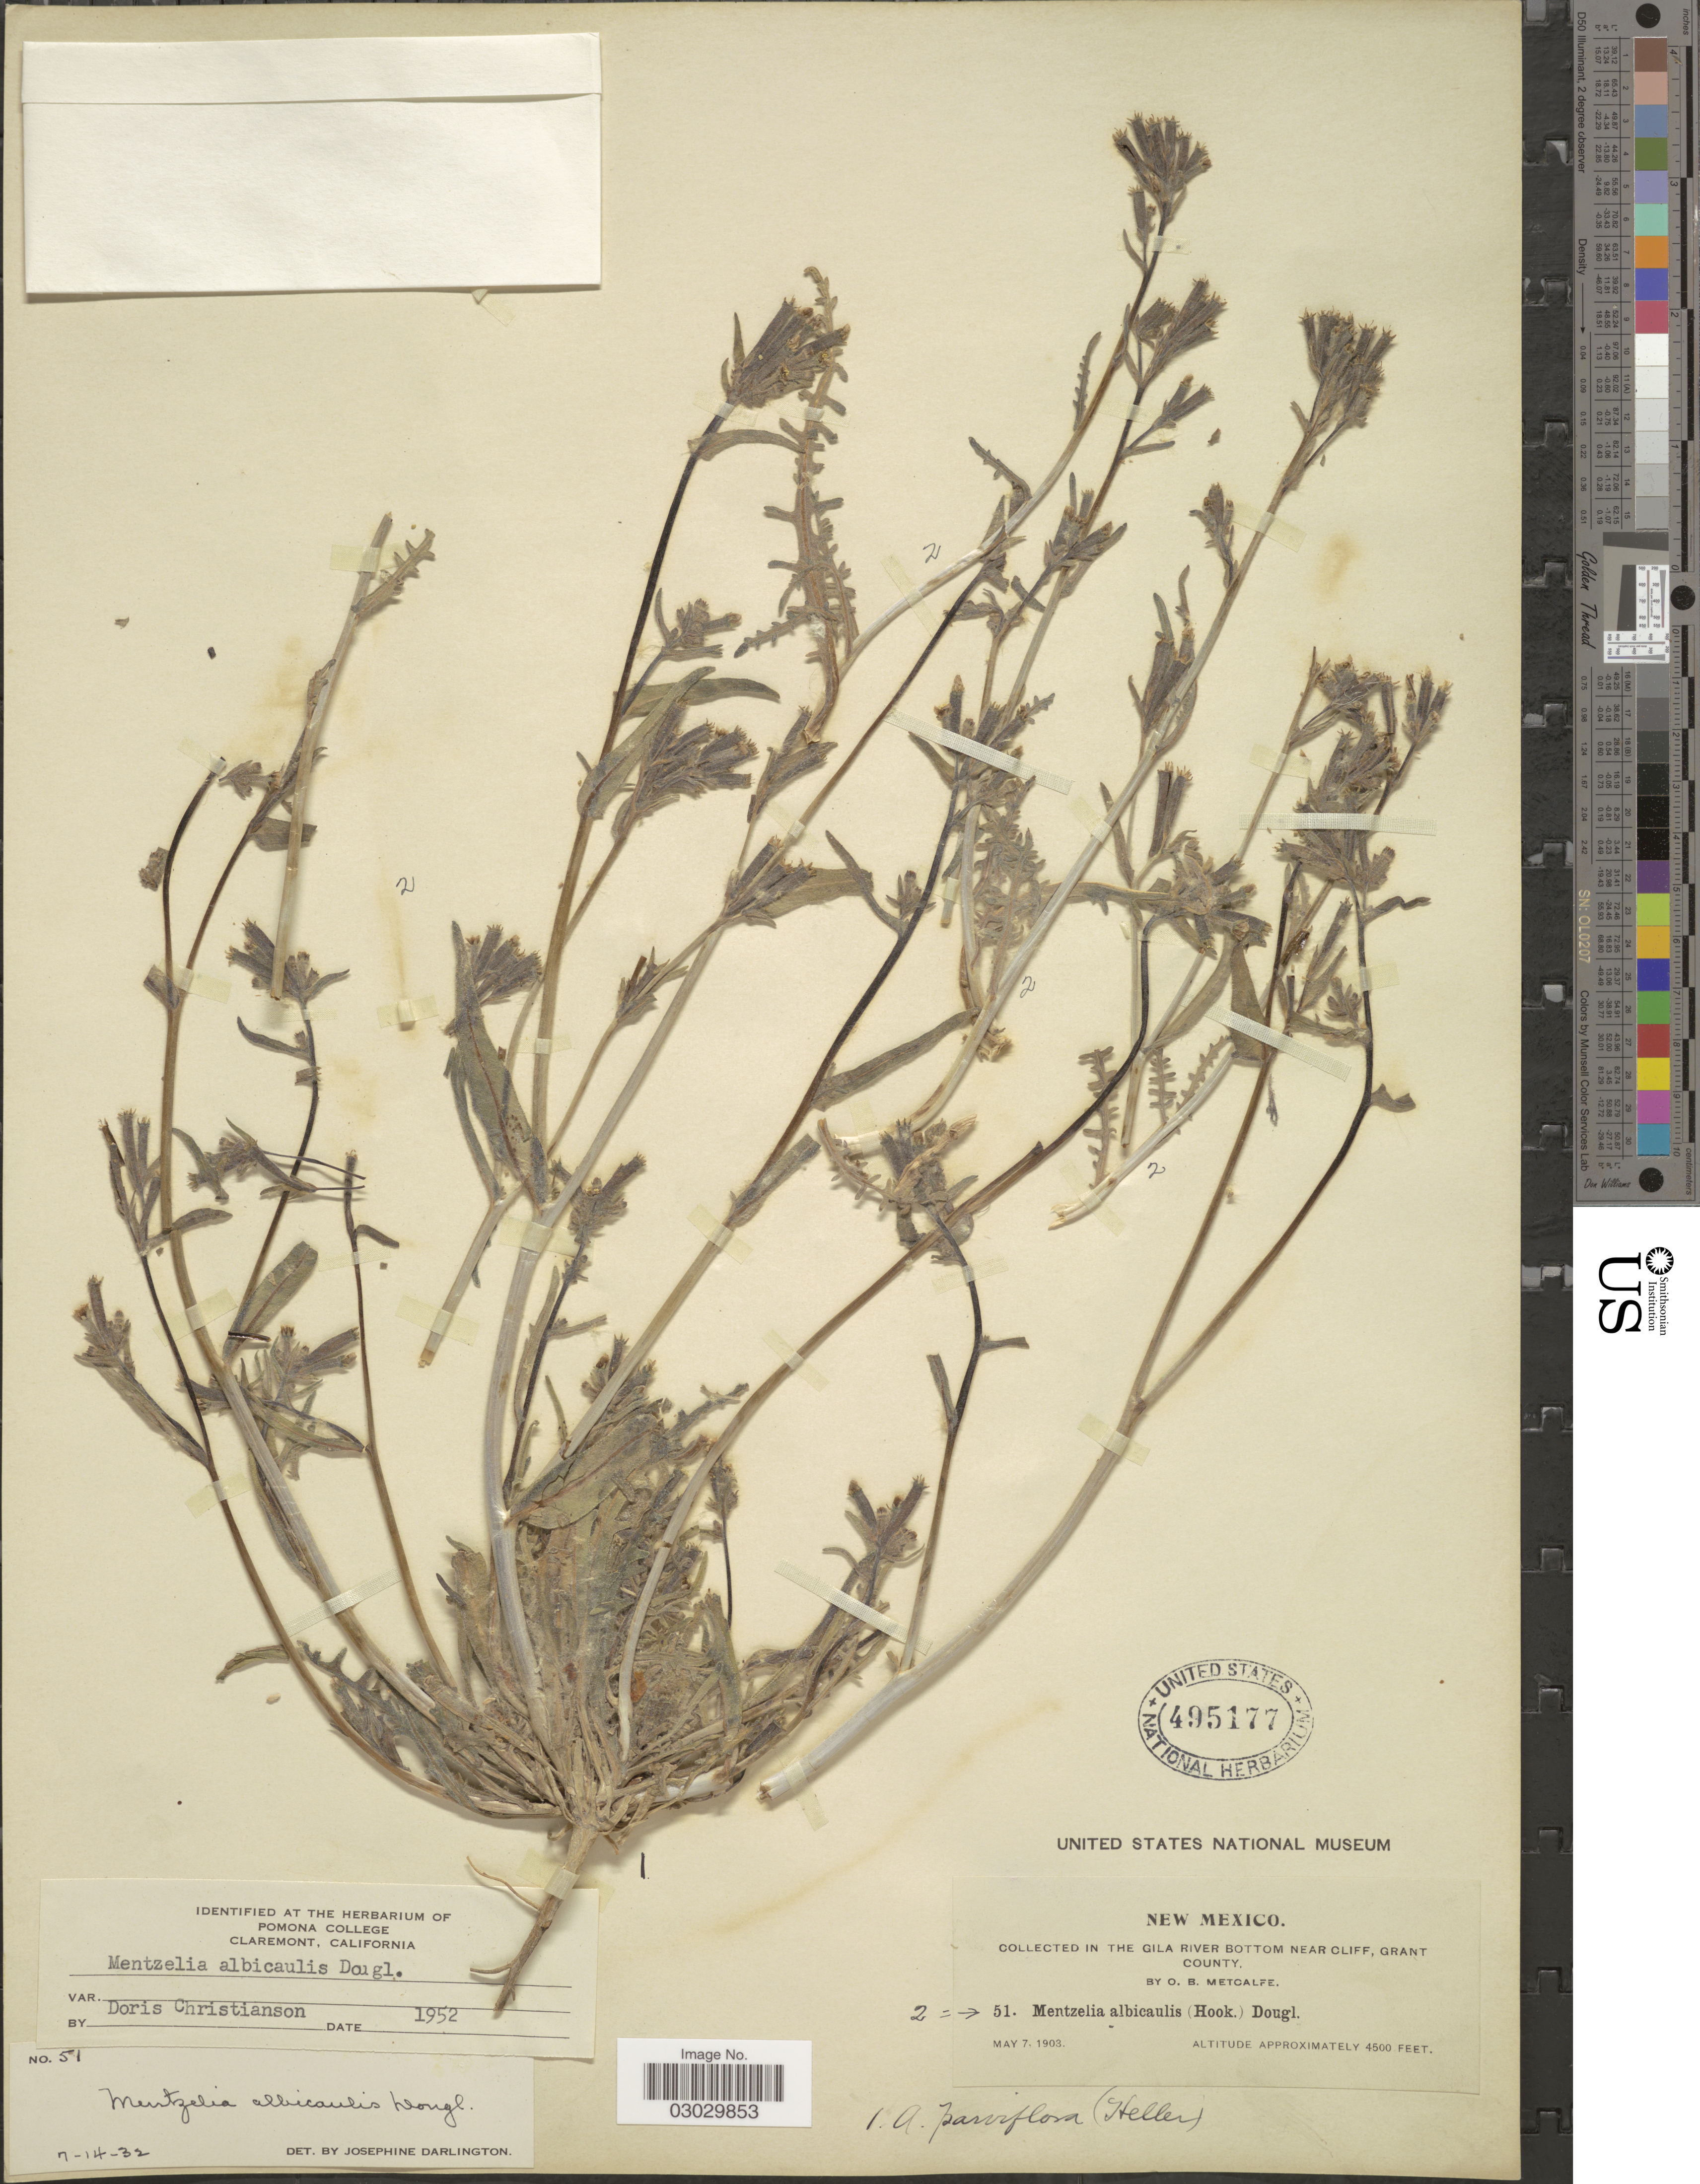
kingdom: Plantae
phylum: Tracheophyta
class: Magnoliopsida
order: Cornales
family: Loasaceae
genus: Mentzelia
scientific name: Mentzelia montana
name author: (Davidson) Davidson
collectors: O. B. Metcalfe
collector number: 51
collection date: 1903-05-07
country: United States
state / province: New Mexico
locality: Collected in the Gila River Bottom near cliff, Grant County.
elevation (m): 1372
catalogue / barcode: US 495177